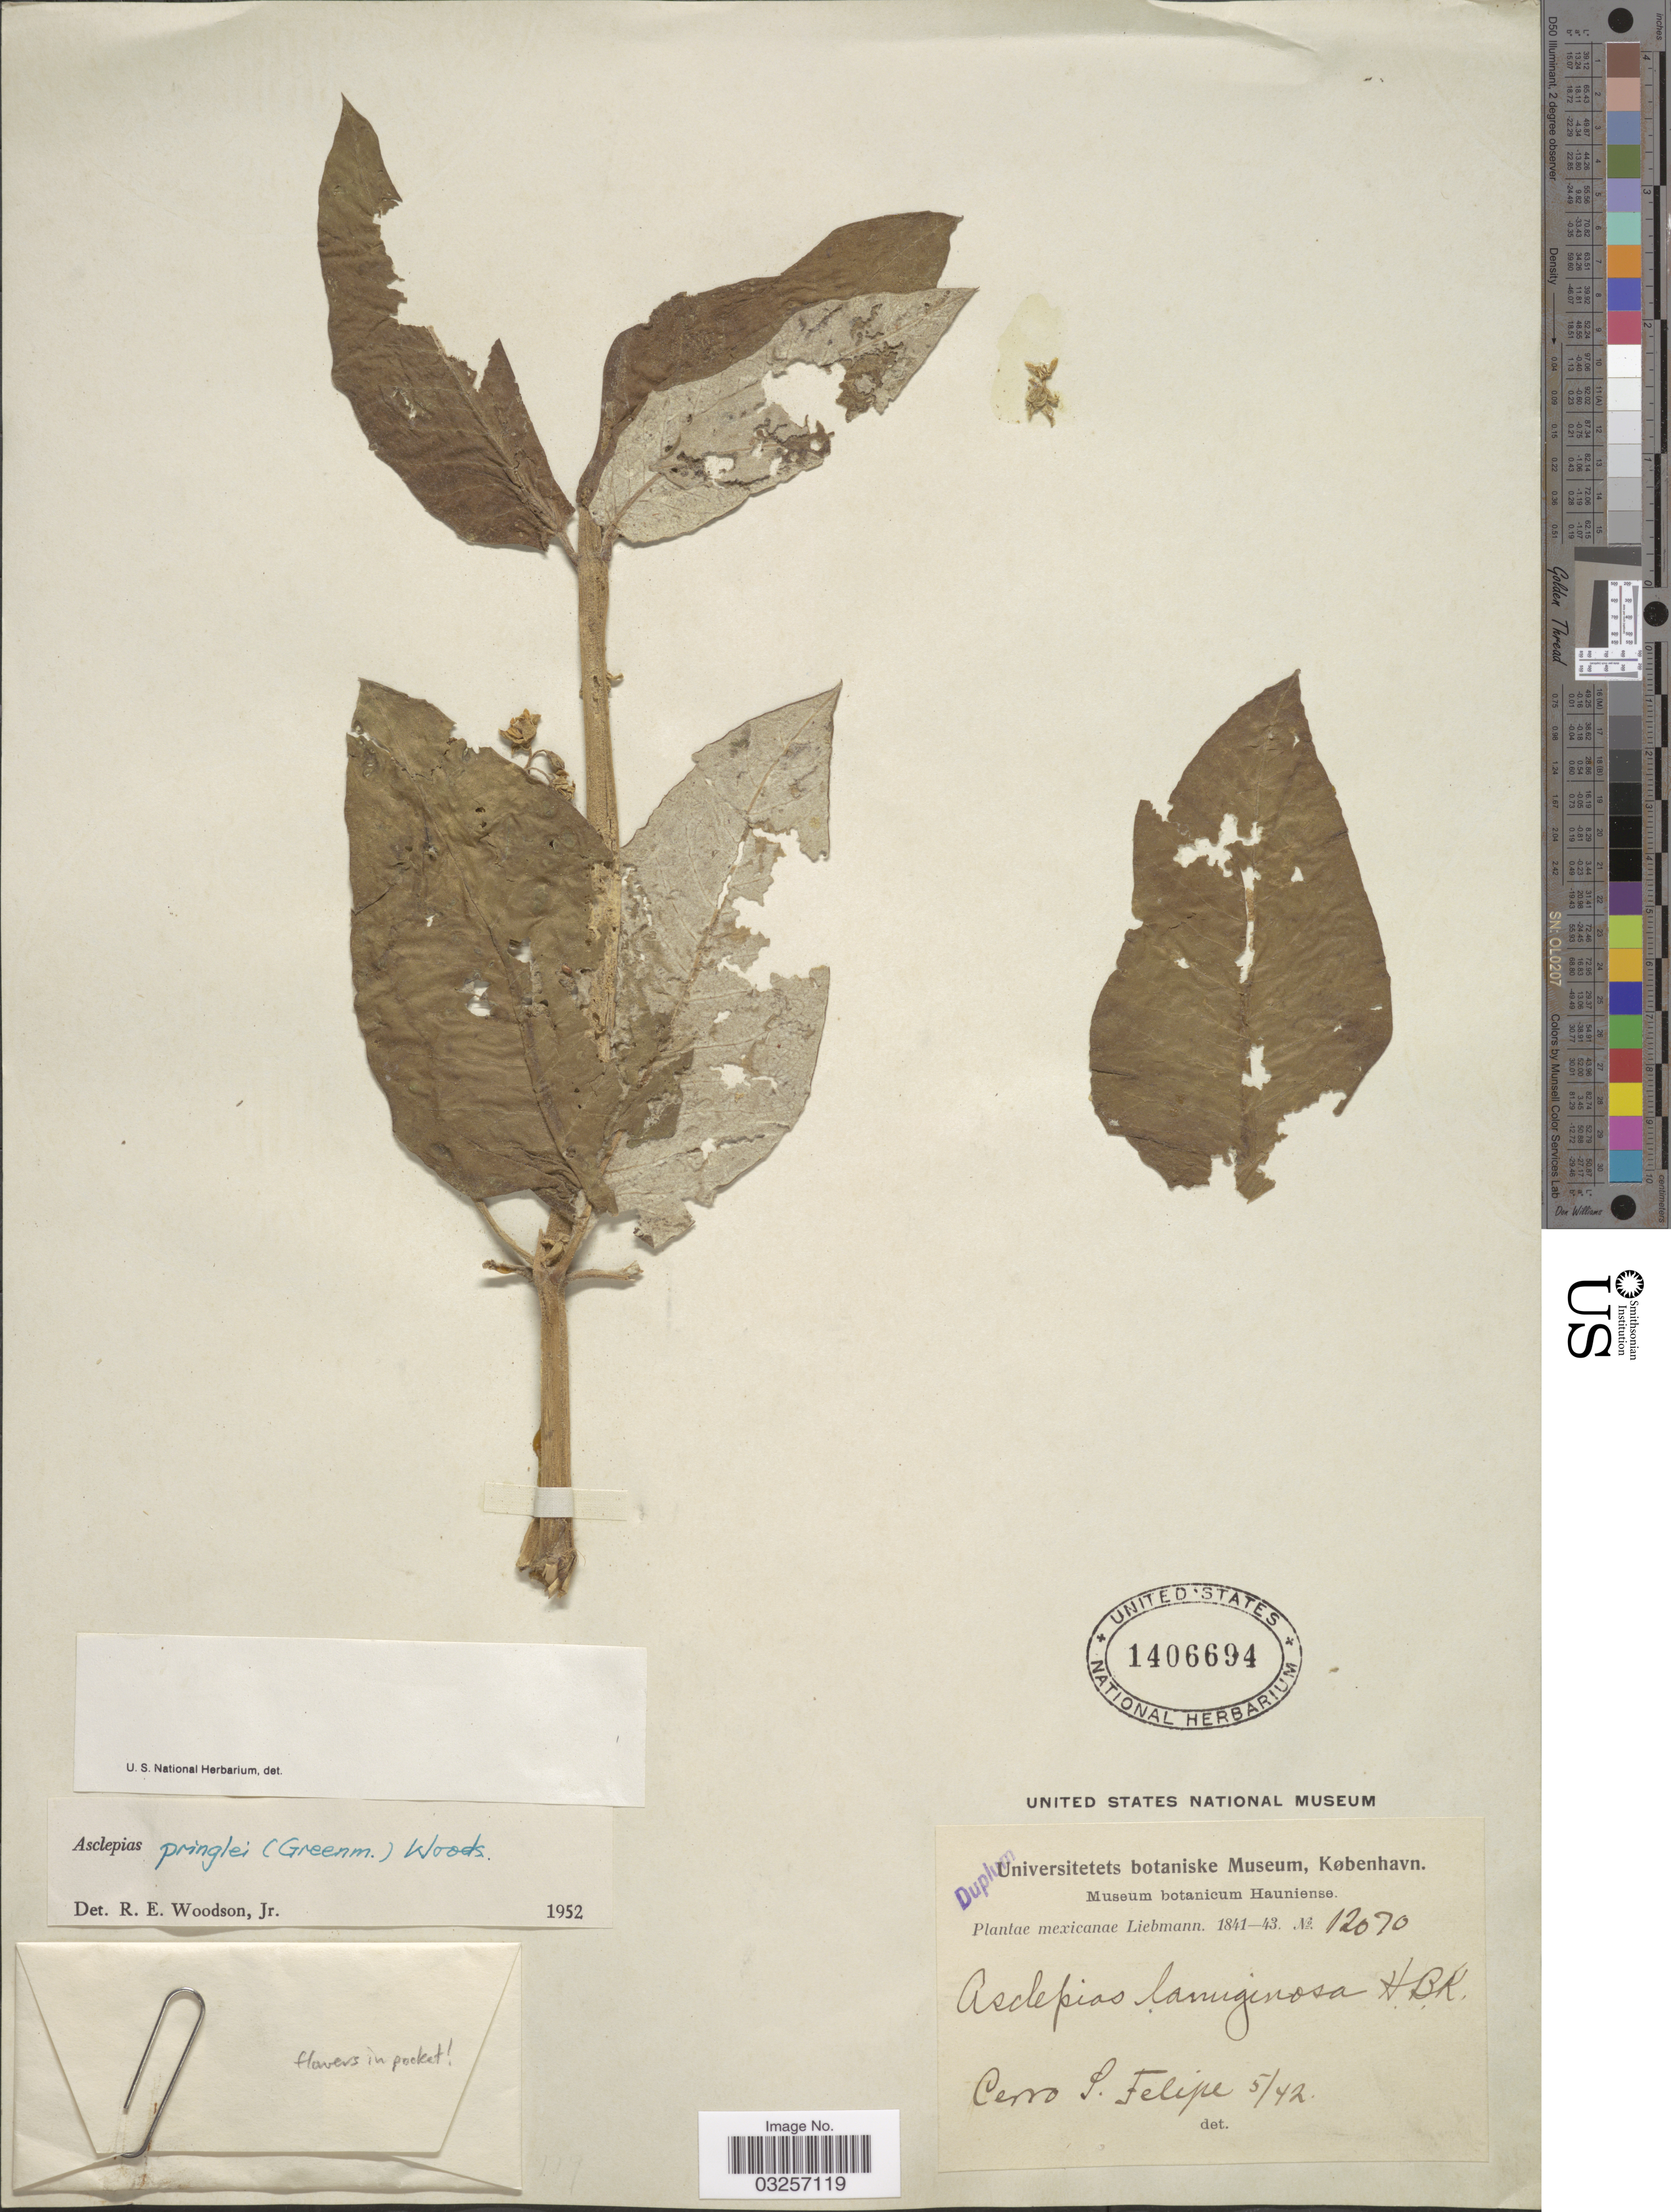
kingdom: Plantae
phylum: Tracheophyta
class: Magnoliopsida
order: Gentianales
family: Apocynaceae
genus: Asclepias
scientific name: Asclepias pratensis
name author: Benth.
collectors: Liebmann, --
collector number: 12070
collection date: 1842-05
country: Mexico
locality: Cerro S. Felipe.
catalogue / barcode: US 1406694